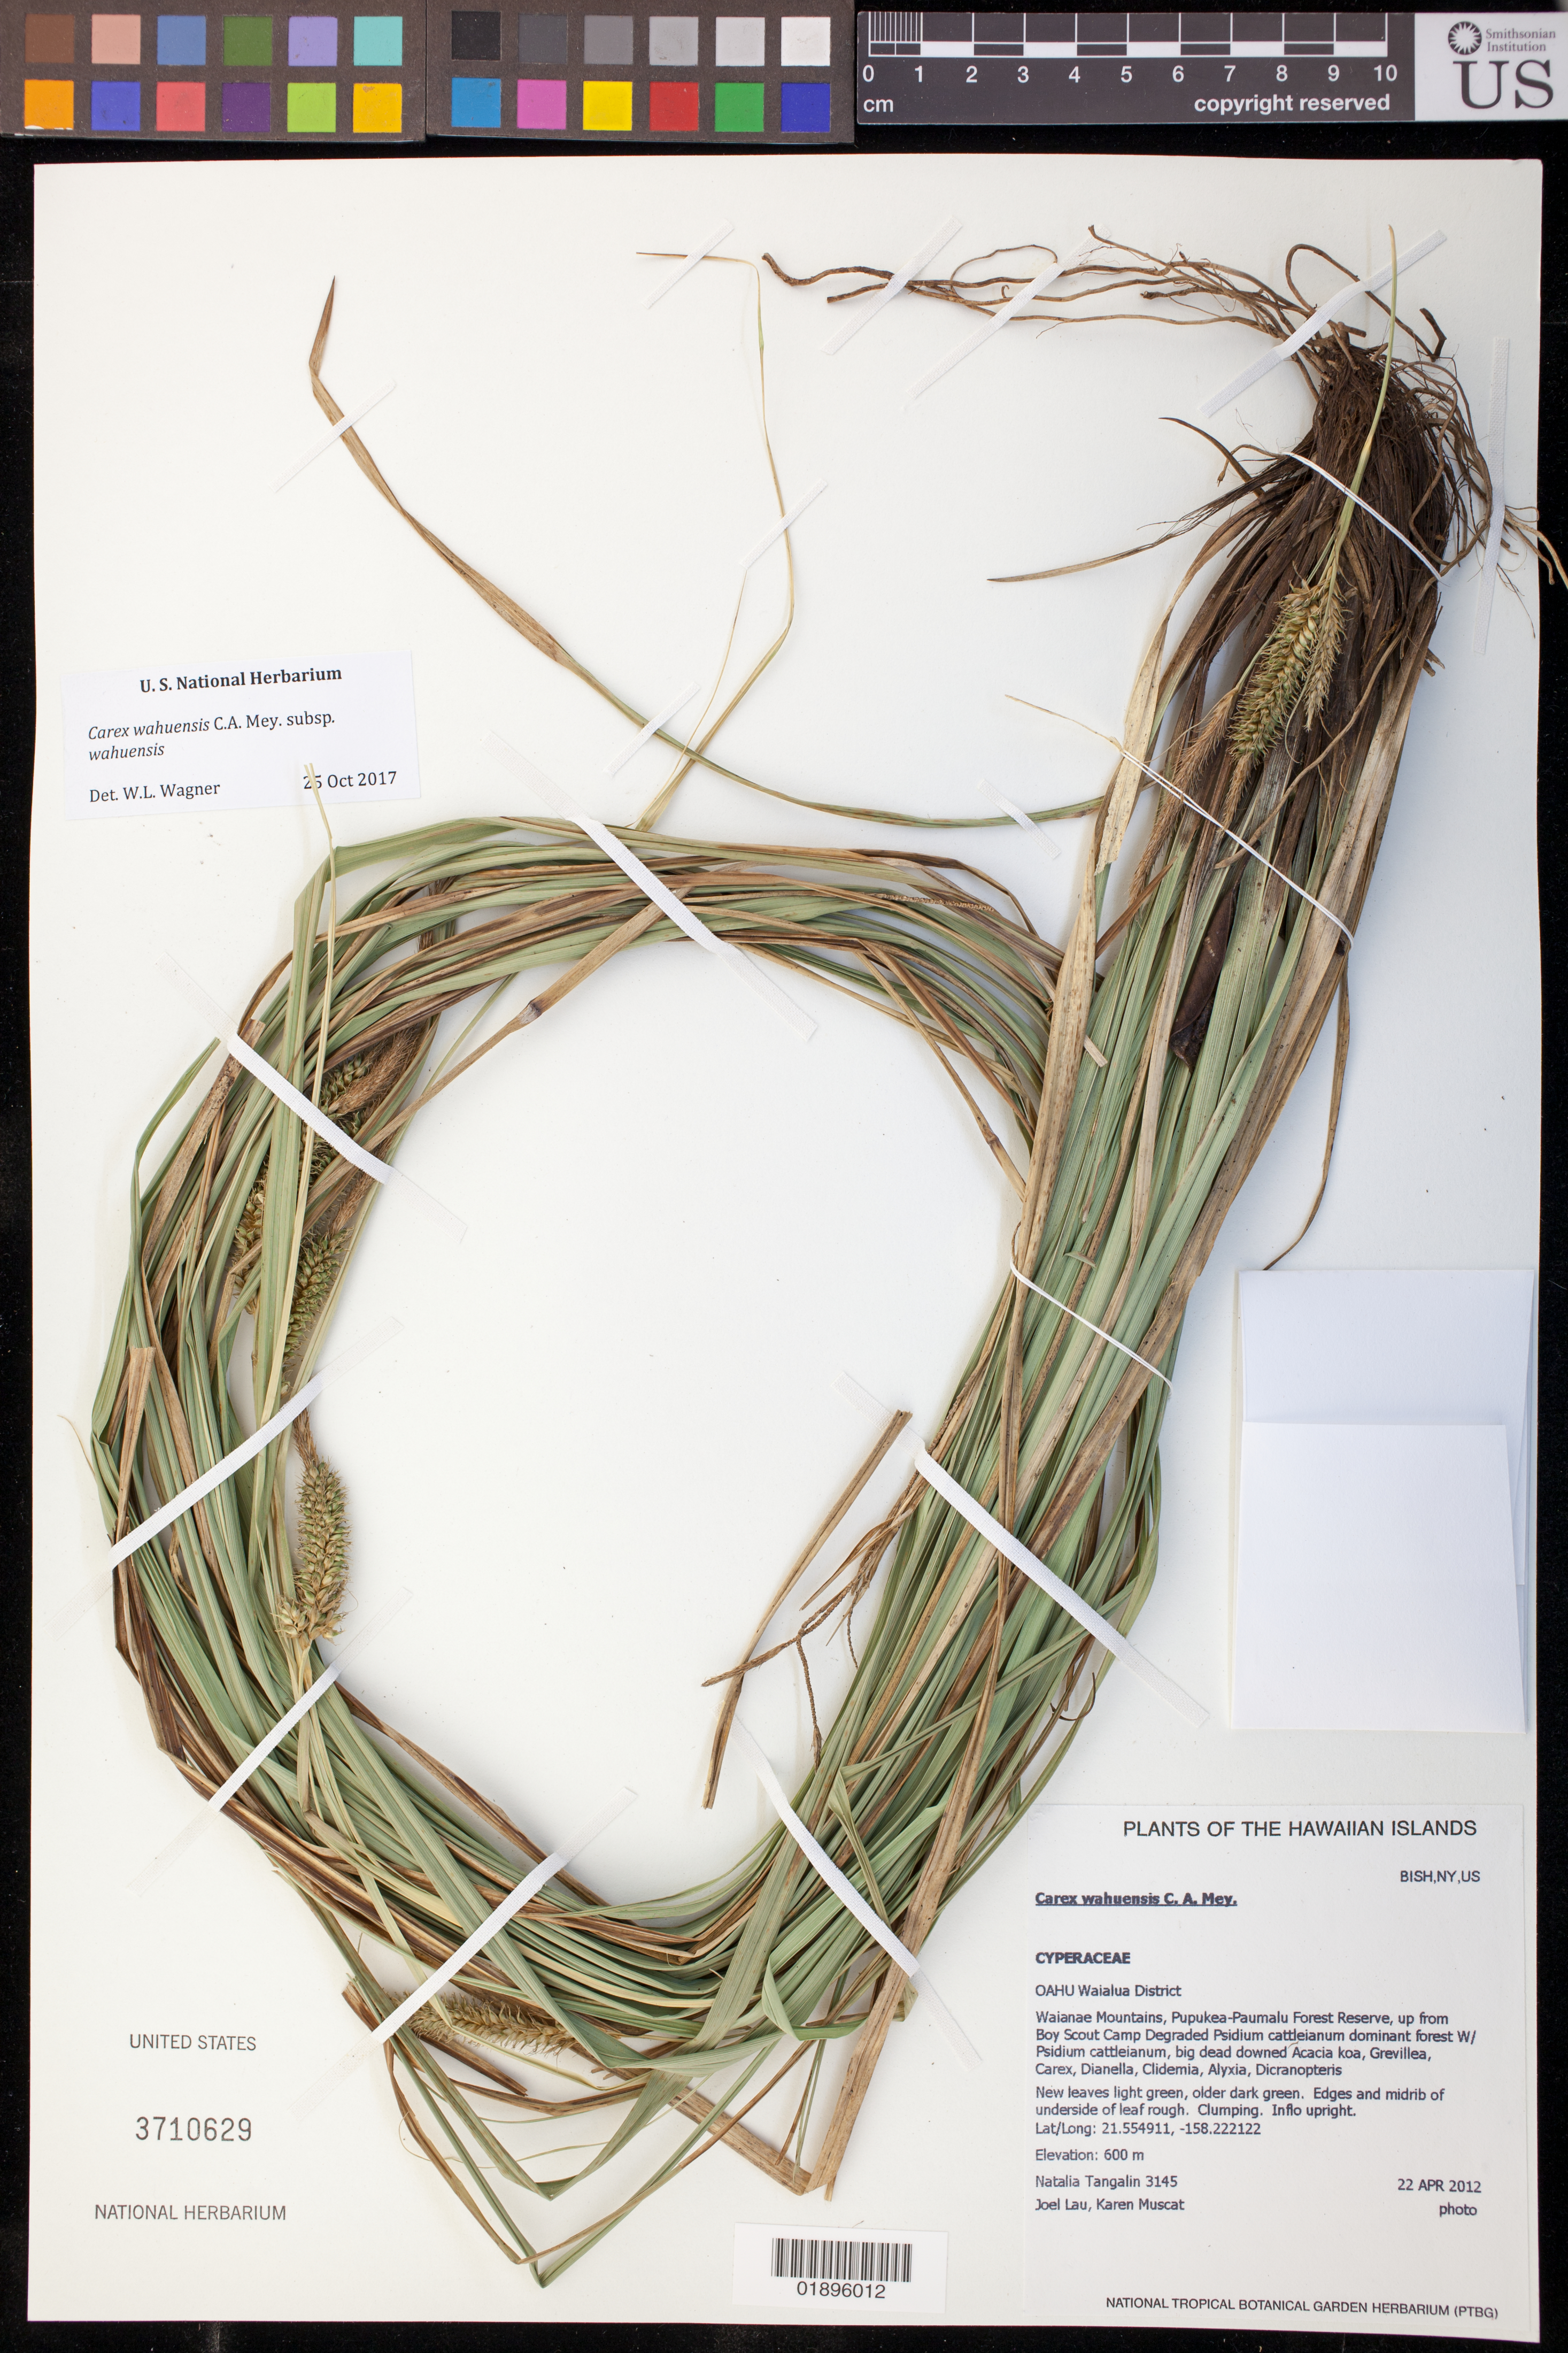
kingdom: Plantae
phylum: Tracheophyta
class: Liliopsida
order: Poales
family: Cyperaceae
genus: Carex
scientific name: Carex wahuensis subsp. wahuensis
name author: C.A. Mey.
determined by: Wagner, W. L., (BOT), Smithsonian Institution - National Museum of Natural History (UNITED STATES)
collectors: N. Tangalin, J. Lau & K. Muscat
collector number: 3145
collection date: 2012-04-22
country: United States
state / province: Hawaii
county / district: Honolulu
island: Oahu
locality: Waianae Mountains, Pupukea-Paumalu Forest Reserve, up from Boy Scout Camp.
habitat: Degraded forest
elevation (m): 600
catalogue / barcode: US 3710629